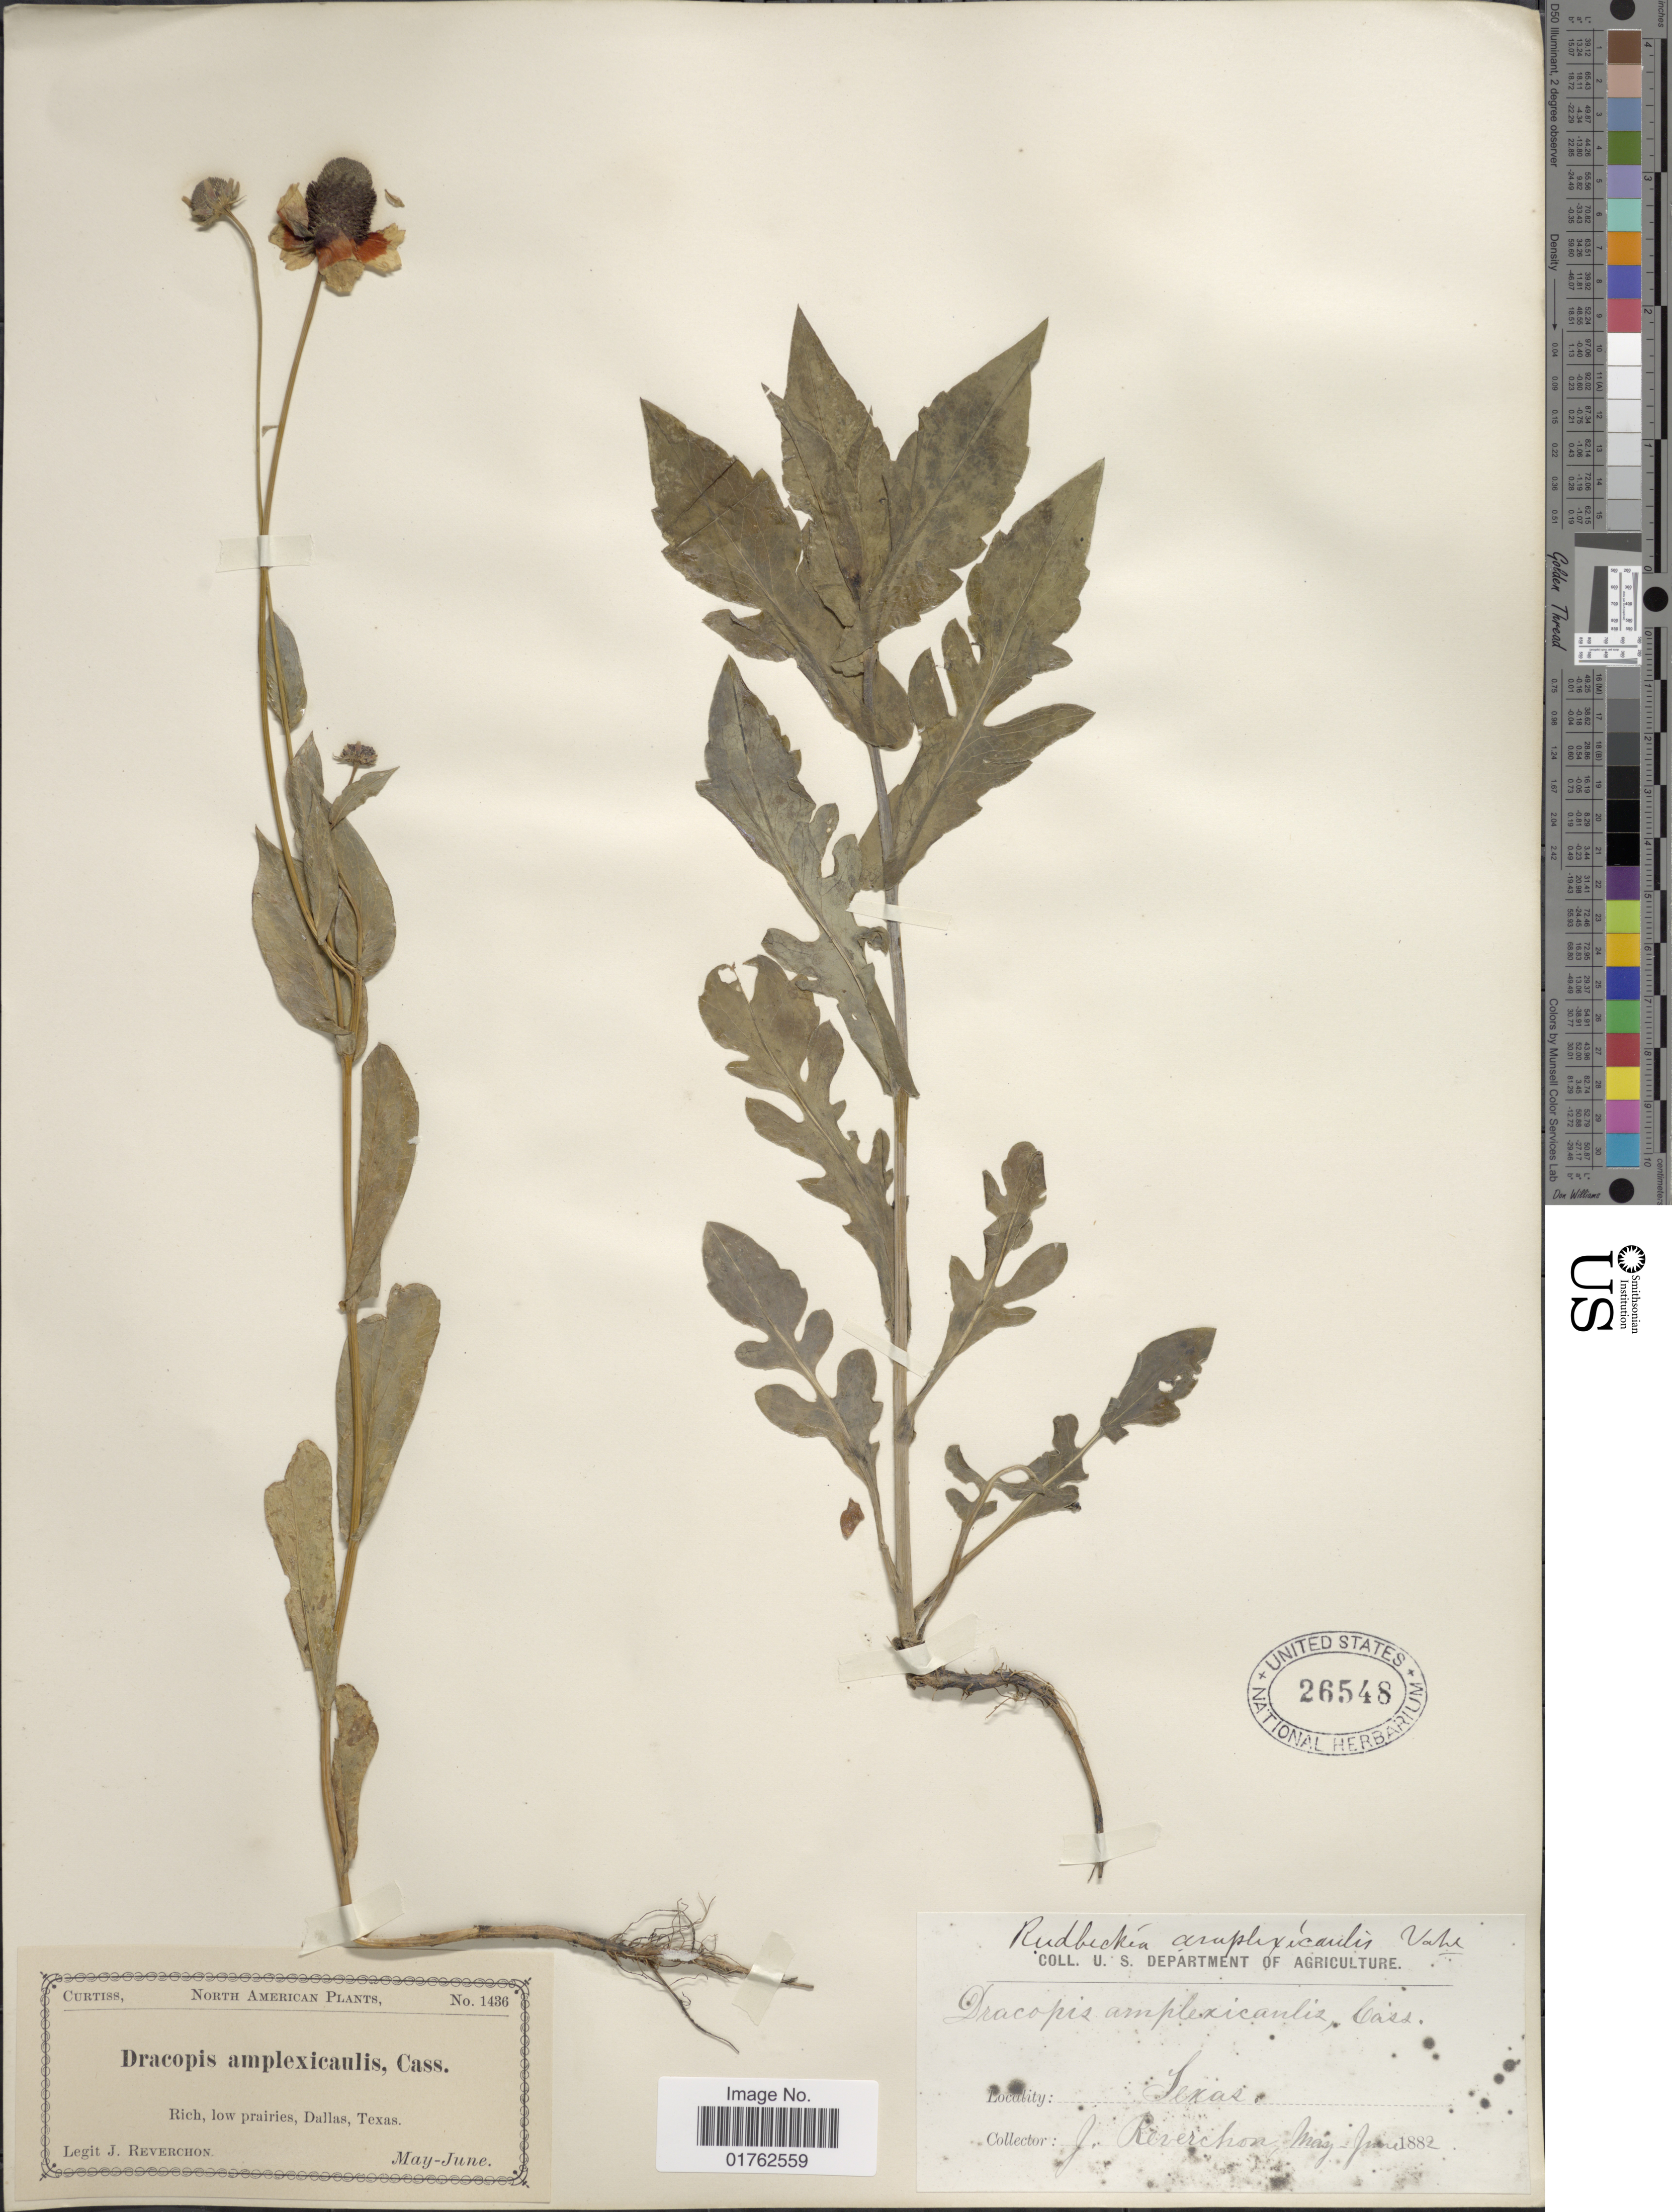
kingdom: Plantae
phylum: Tracheophyta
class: Magnoliopsida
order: Asterales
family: Asteraceae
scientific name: Dracopis amplexicaulis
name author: (Vahl) Cass.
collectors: J. Reverchon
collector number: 1436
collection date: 1882-05/1882-06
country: United States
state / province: Texas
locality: North American Plants, Dallas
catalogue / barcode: US 26548